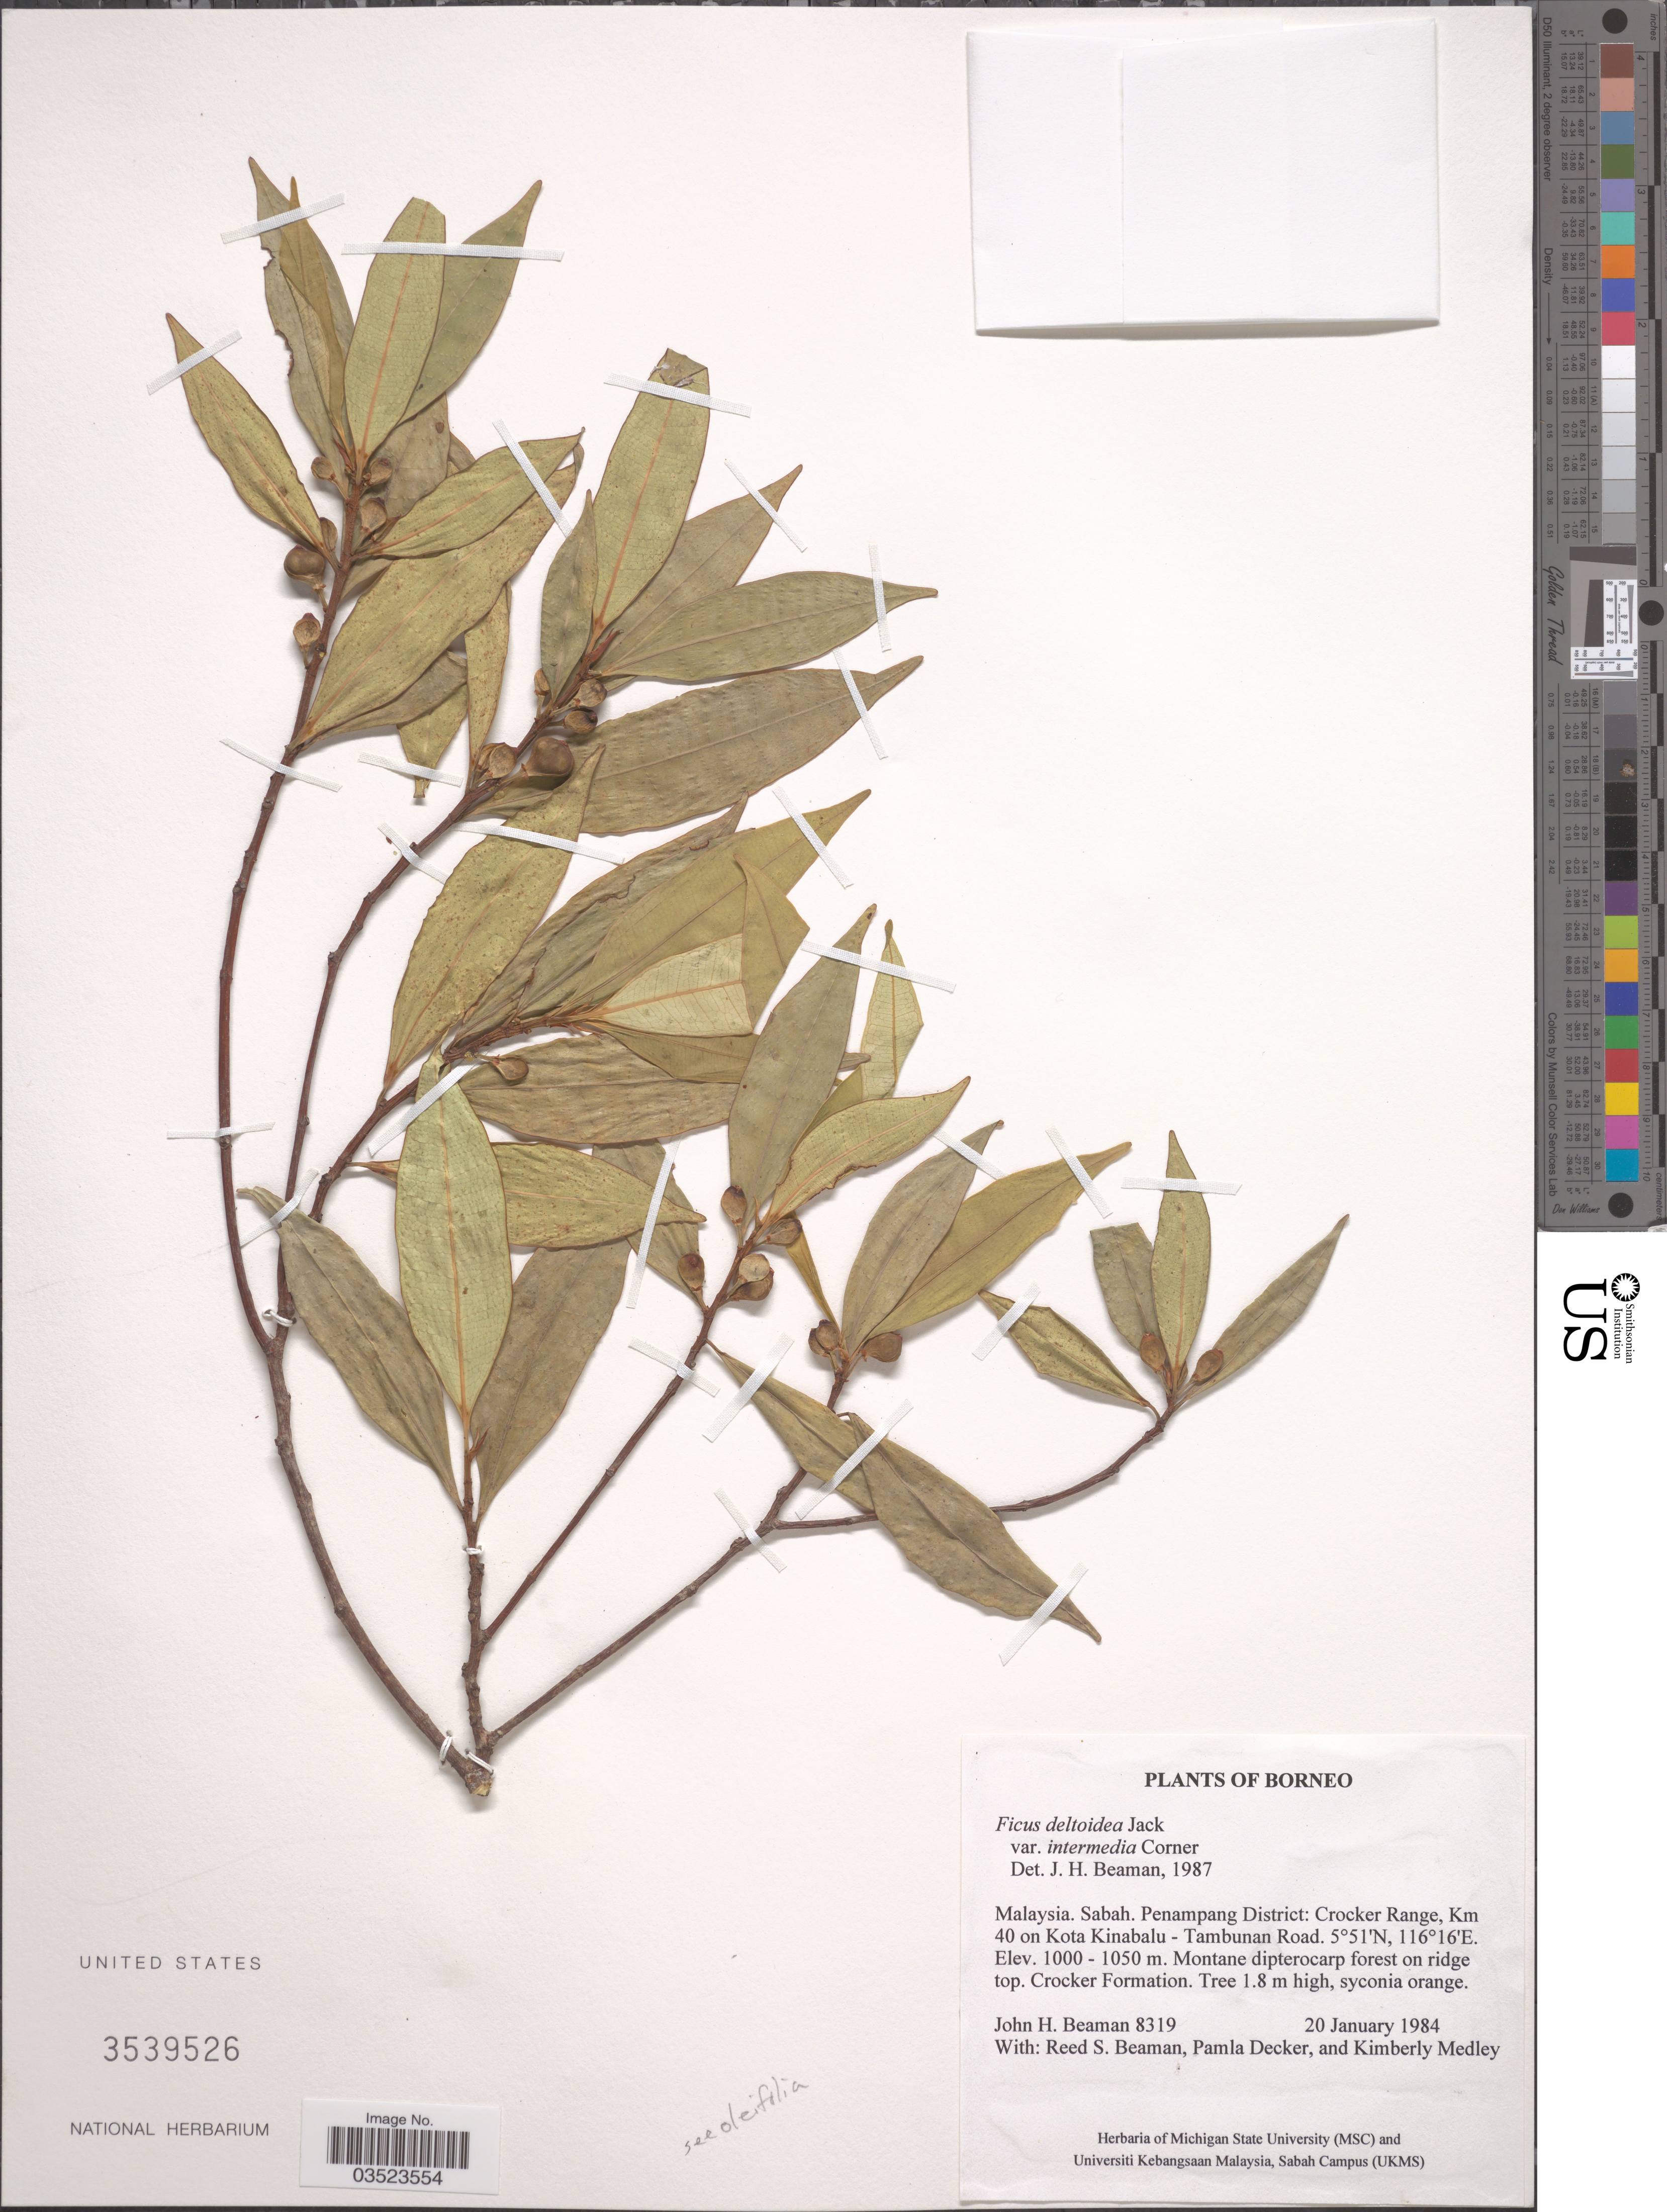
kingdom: Plantae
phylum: Tracheophyta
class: Magnoliopsida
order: Rosales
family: Moraceae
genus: Ficus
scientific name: Ficus deltoidea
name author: Jack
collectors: J. H. Beaman, R. S. Beaman, P. Decker & K. Medley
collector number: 8319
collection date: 1984-01-20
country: Malaysia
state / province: Sabah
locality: Borneo. Sabah. Penampang District: Crocker Range. Km 40 on Kota Kinabalu - Tambunan Road. Montane dipterocarp forest on ridge top. Crocker Formation.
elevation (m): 1000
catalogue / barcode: US 3539526